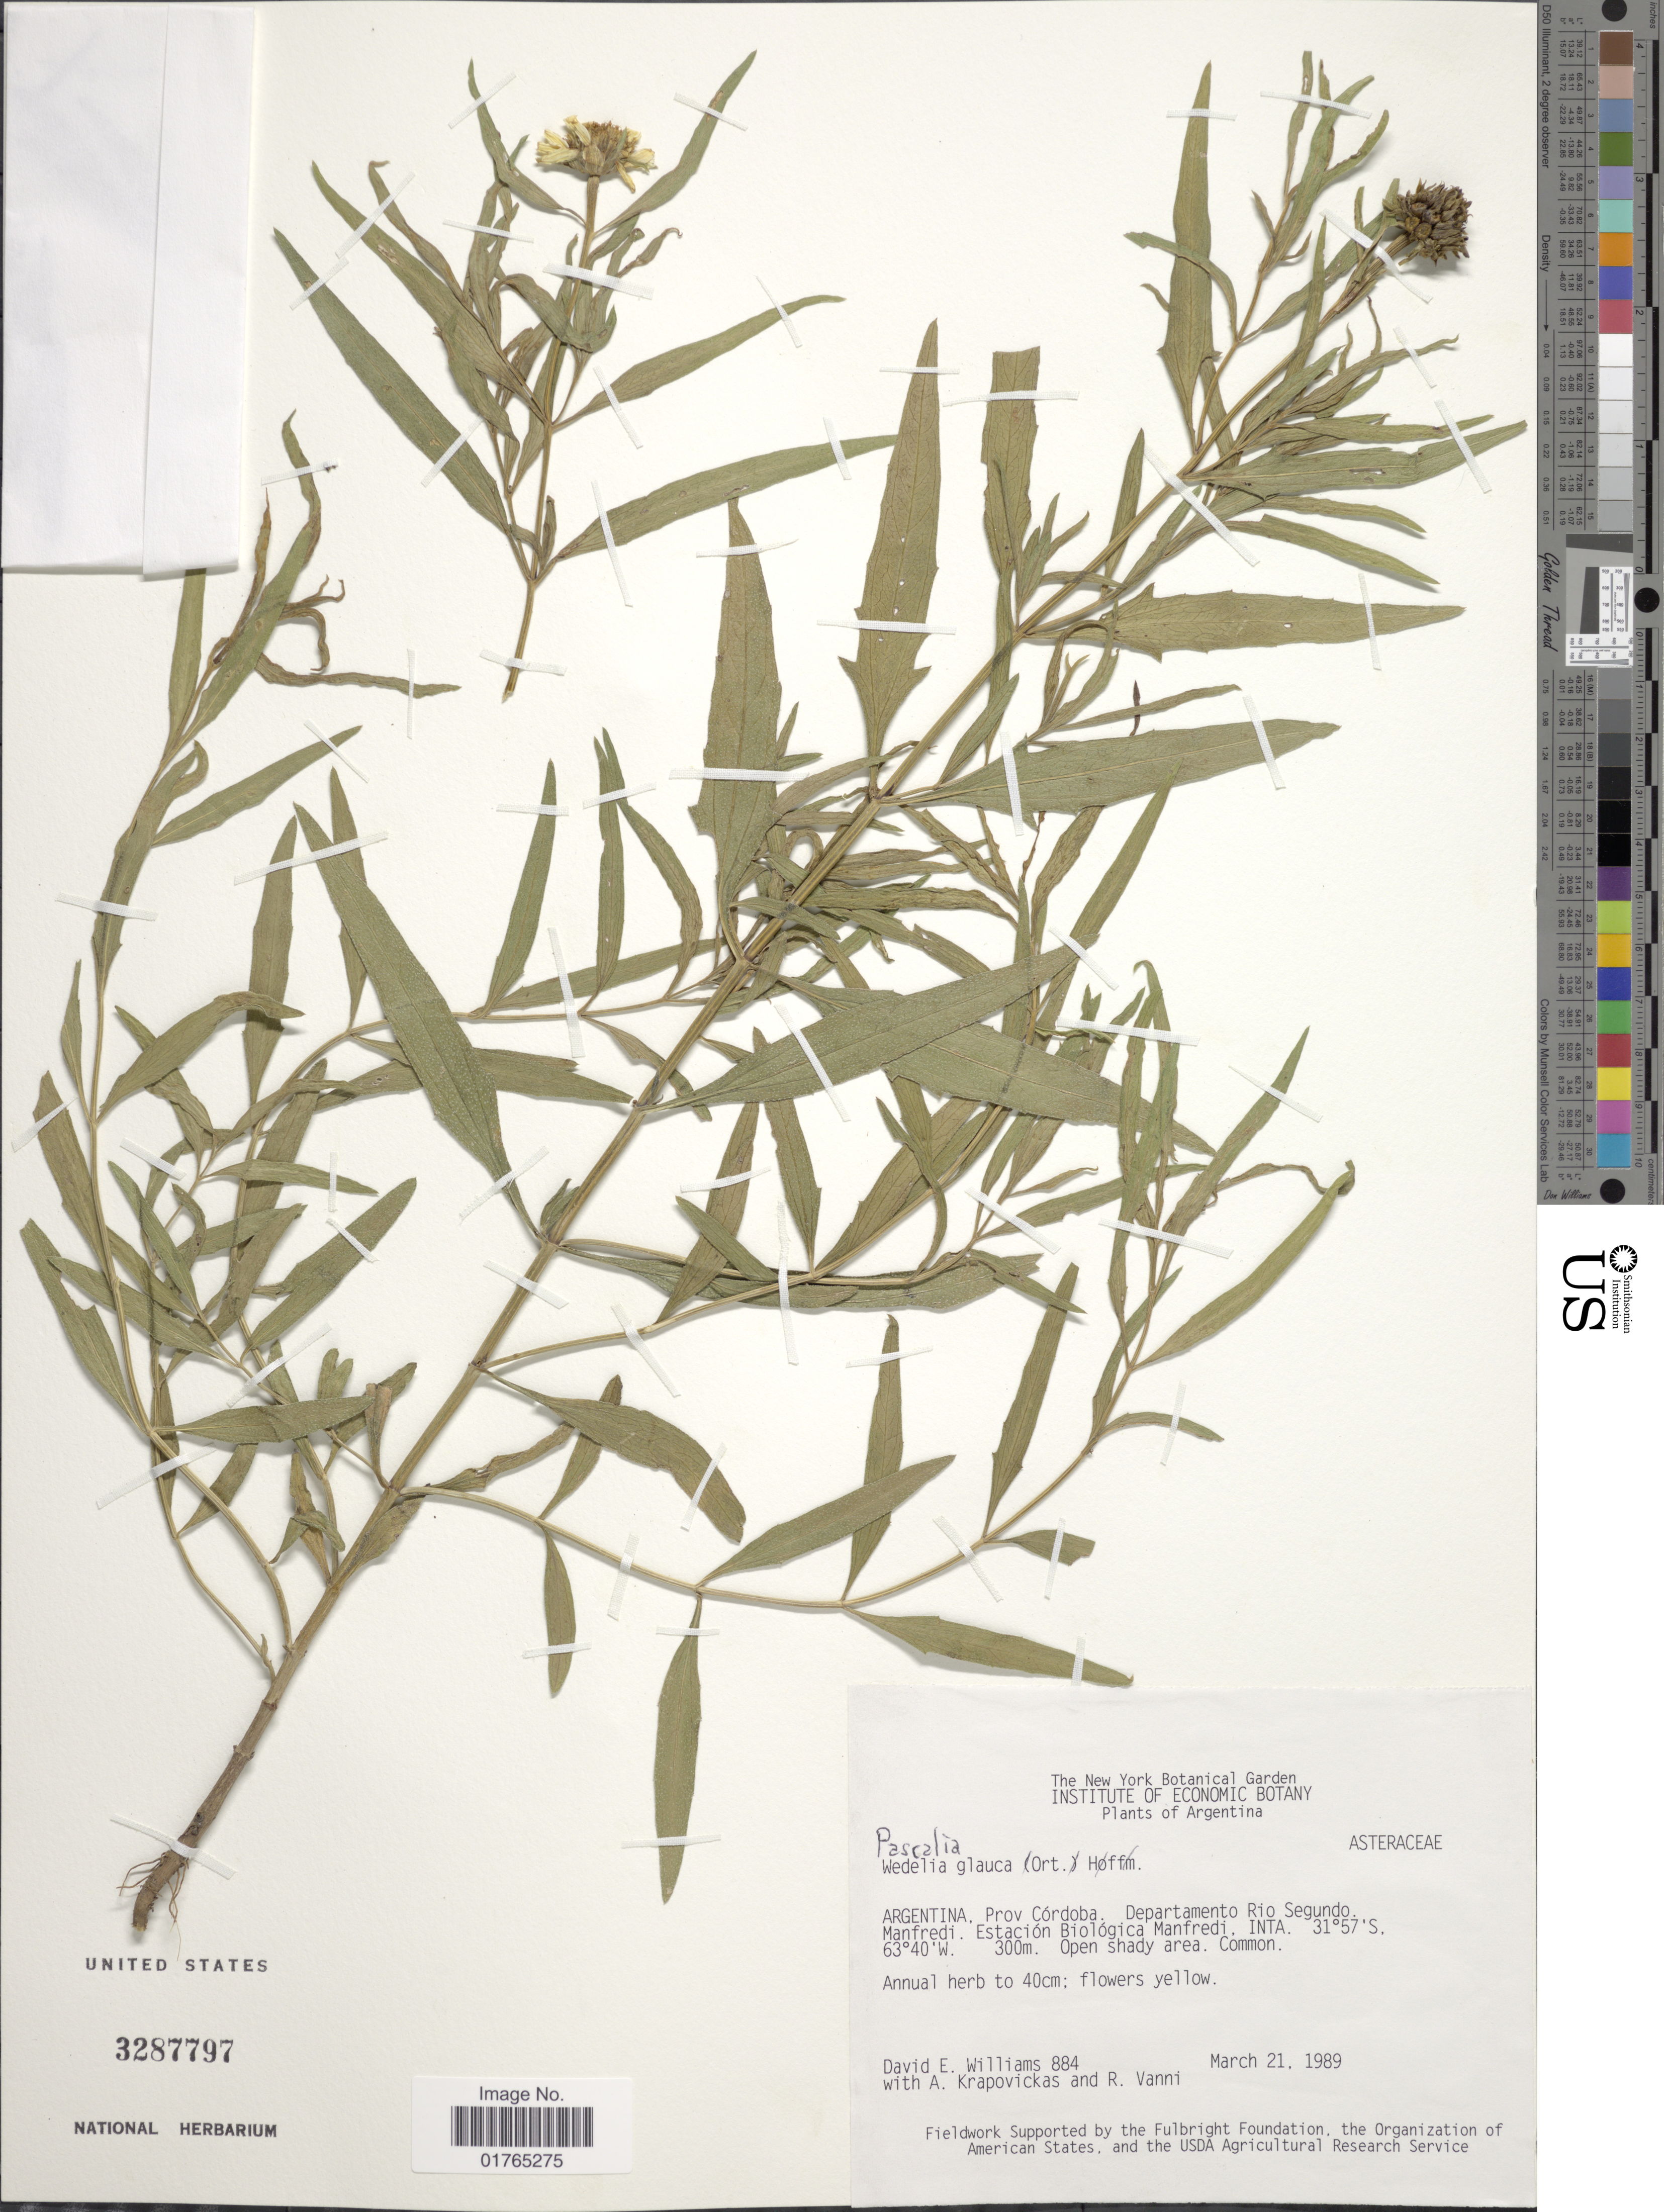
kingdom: Plantae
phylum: Tracheophyta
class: Magnoliopsida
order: Asterales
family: Asteraceae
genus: Pascalia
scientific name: Pascalia glauca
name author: Ortega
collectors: D. E. Williams, A. Krapovickas & R. Vanni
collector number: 884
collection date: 1989-03-21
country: Argentina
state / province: Cordoba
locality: Departamaneto Rio Segundo, Manfredi, Estación Biológica Manfredi, open shady area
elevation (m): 300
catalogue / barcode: US 3287797